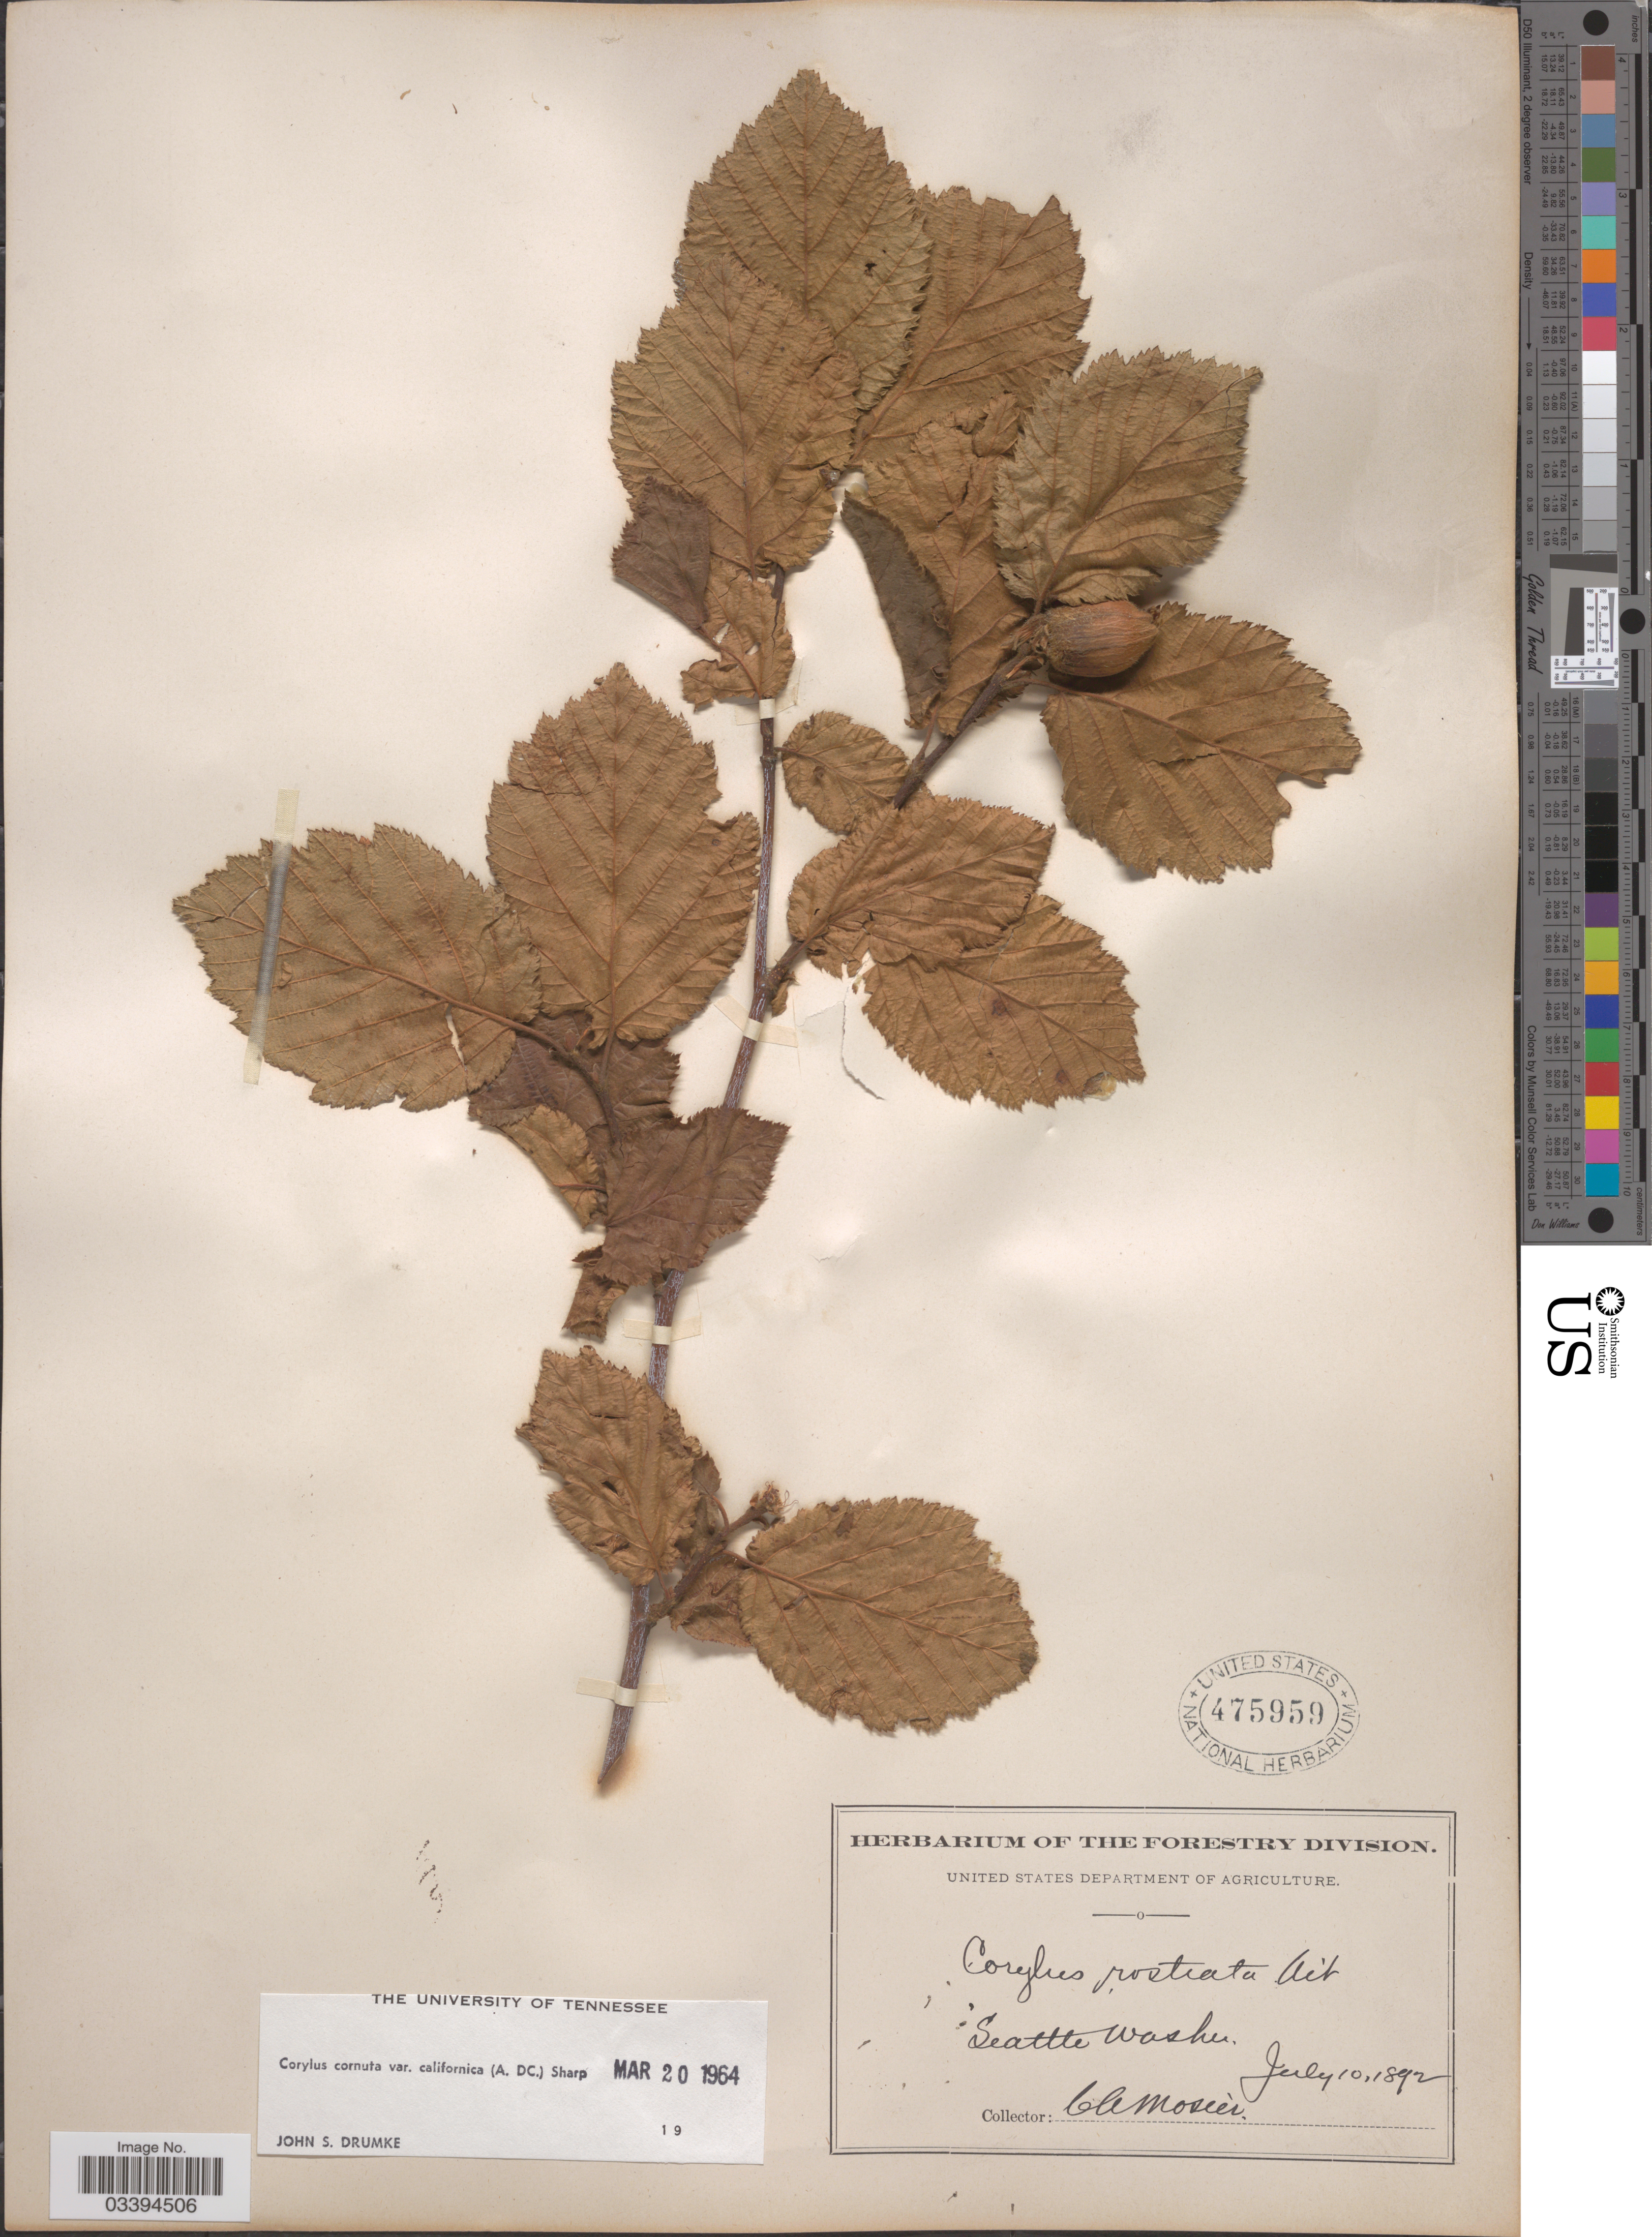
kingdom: Plantae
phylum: Tracheophyta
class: Magnoliopsida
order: Fagales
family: Betulaceae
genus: Corylus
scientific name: Corylus californica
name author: (A. DC.) Rose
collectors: C. A. Mosier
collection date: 1892-07-10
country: United States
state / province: Washington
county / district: King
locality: Seattle.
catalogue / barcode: US 475959